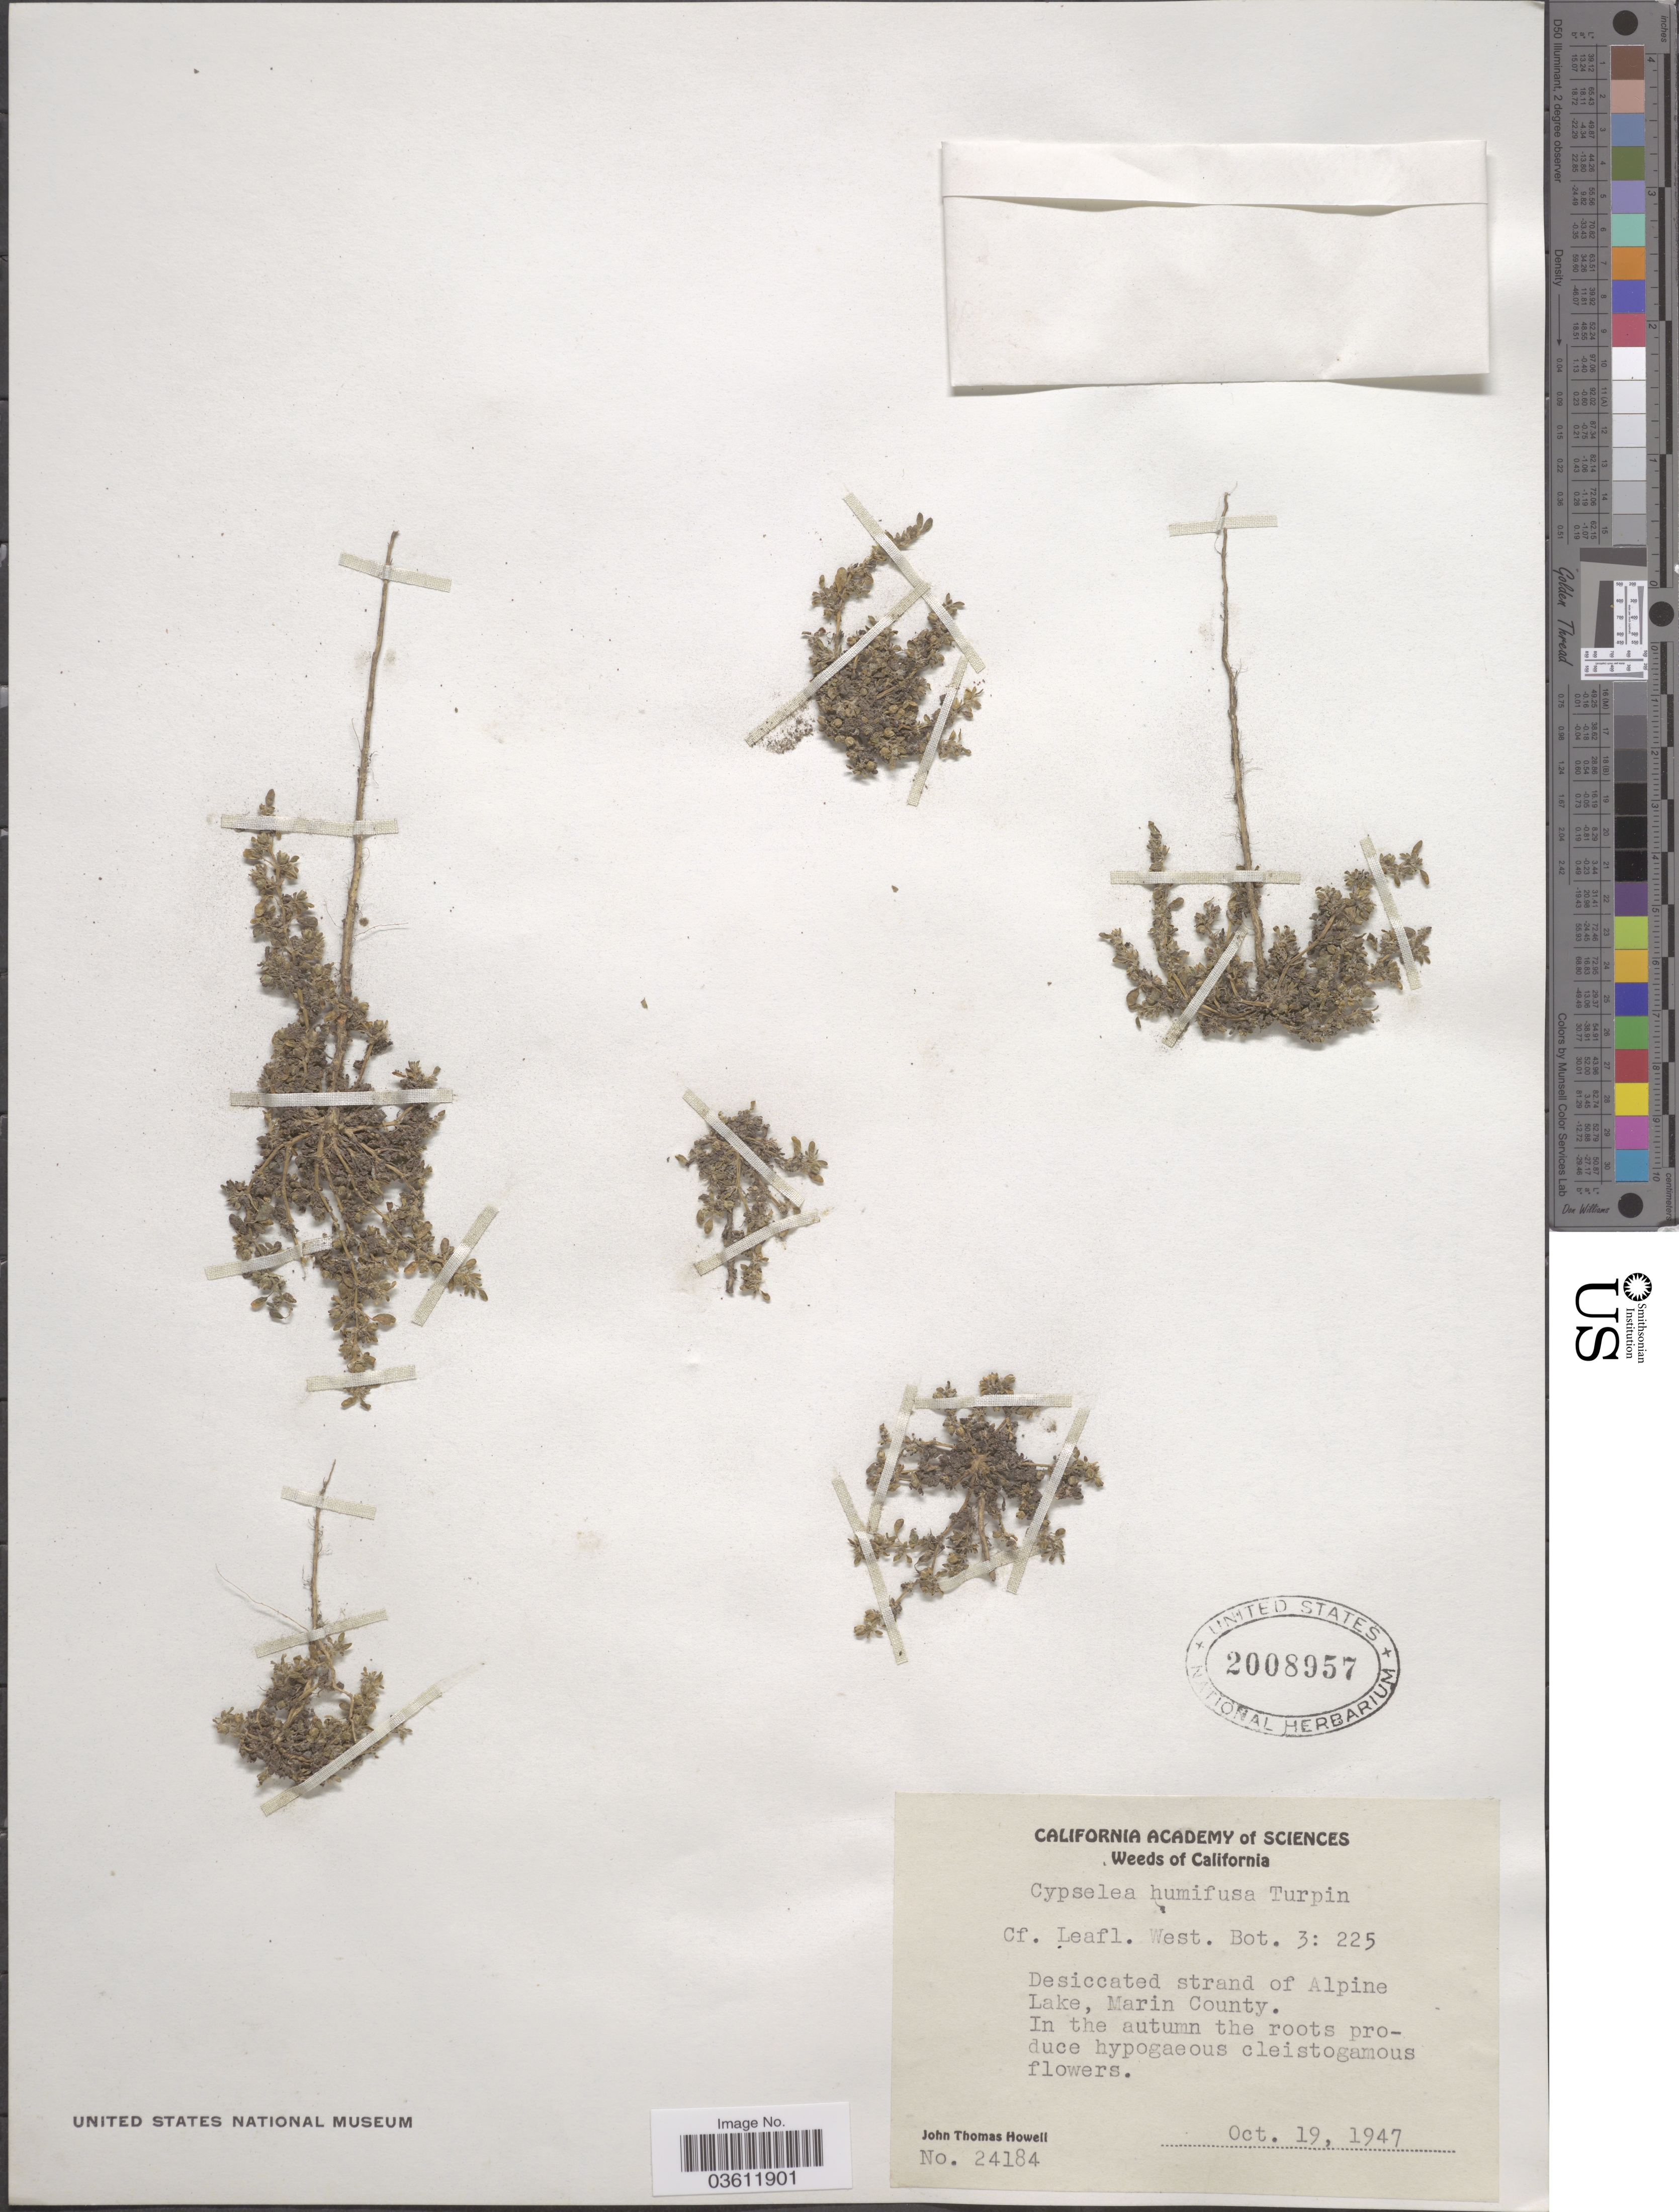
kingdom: Plantae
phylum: Tracheophyta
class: Magnoliopsida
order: Caryophyllales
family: Aizoaceae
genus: Sesuvium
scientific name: Sesuvium humifusum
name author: (Turpin) Bohley & G. Kadereit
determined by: Strong, Mark T., (BOT), Smithsonian Institution - National Museum of Natural History (UNITED STATES)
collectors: J. T. Howell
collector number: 24184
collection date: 1947-10-19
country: United States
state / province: California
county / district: Marin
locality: Desiccated strand of Alpine Lake, Marin County.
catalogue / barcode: US 2008957